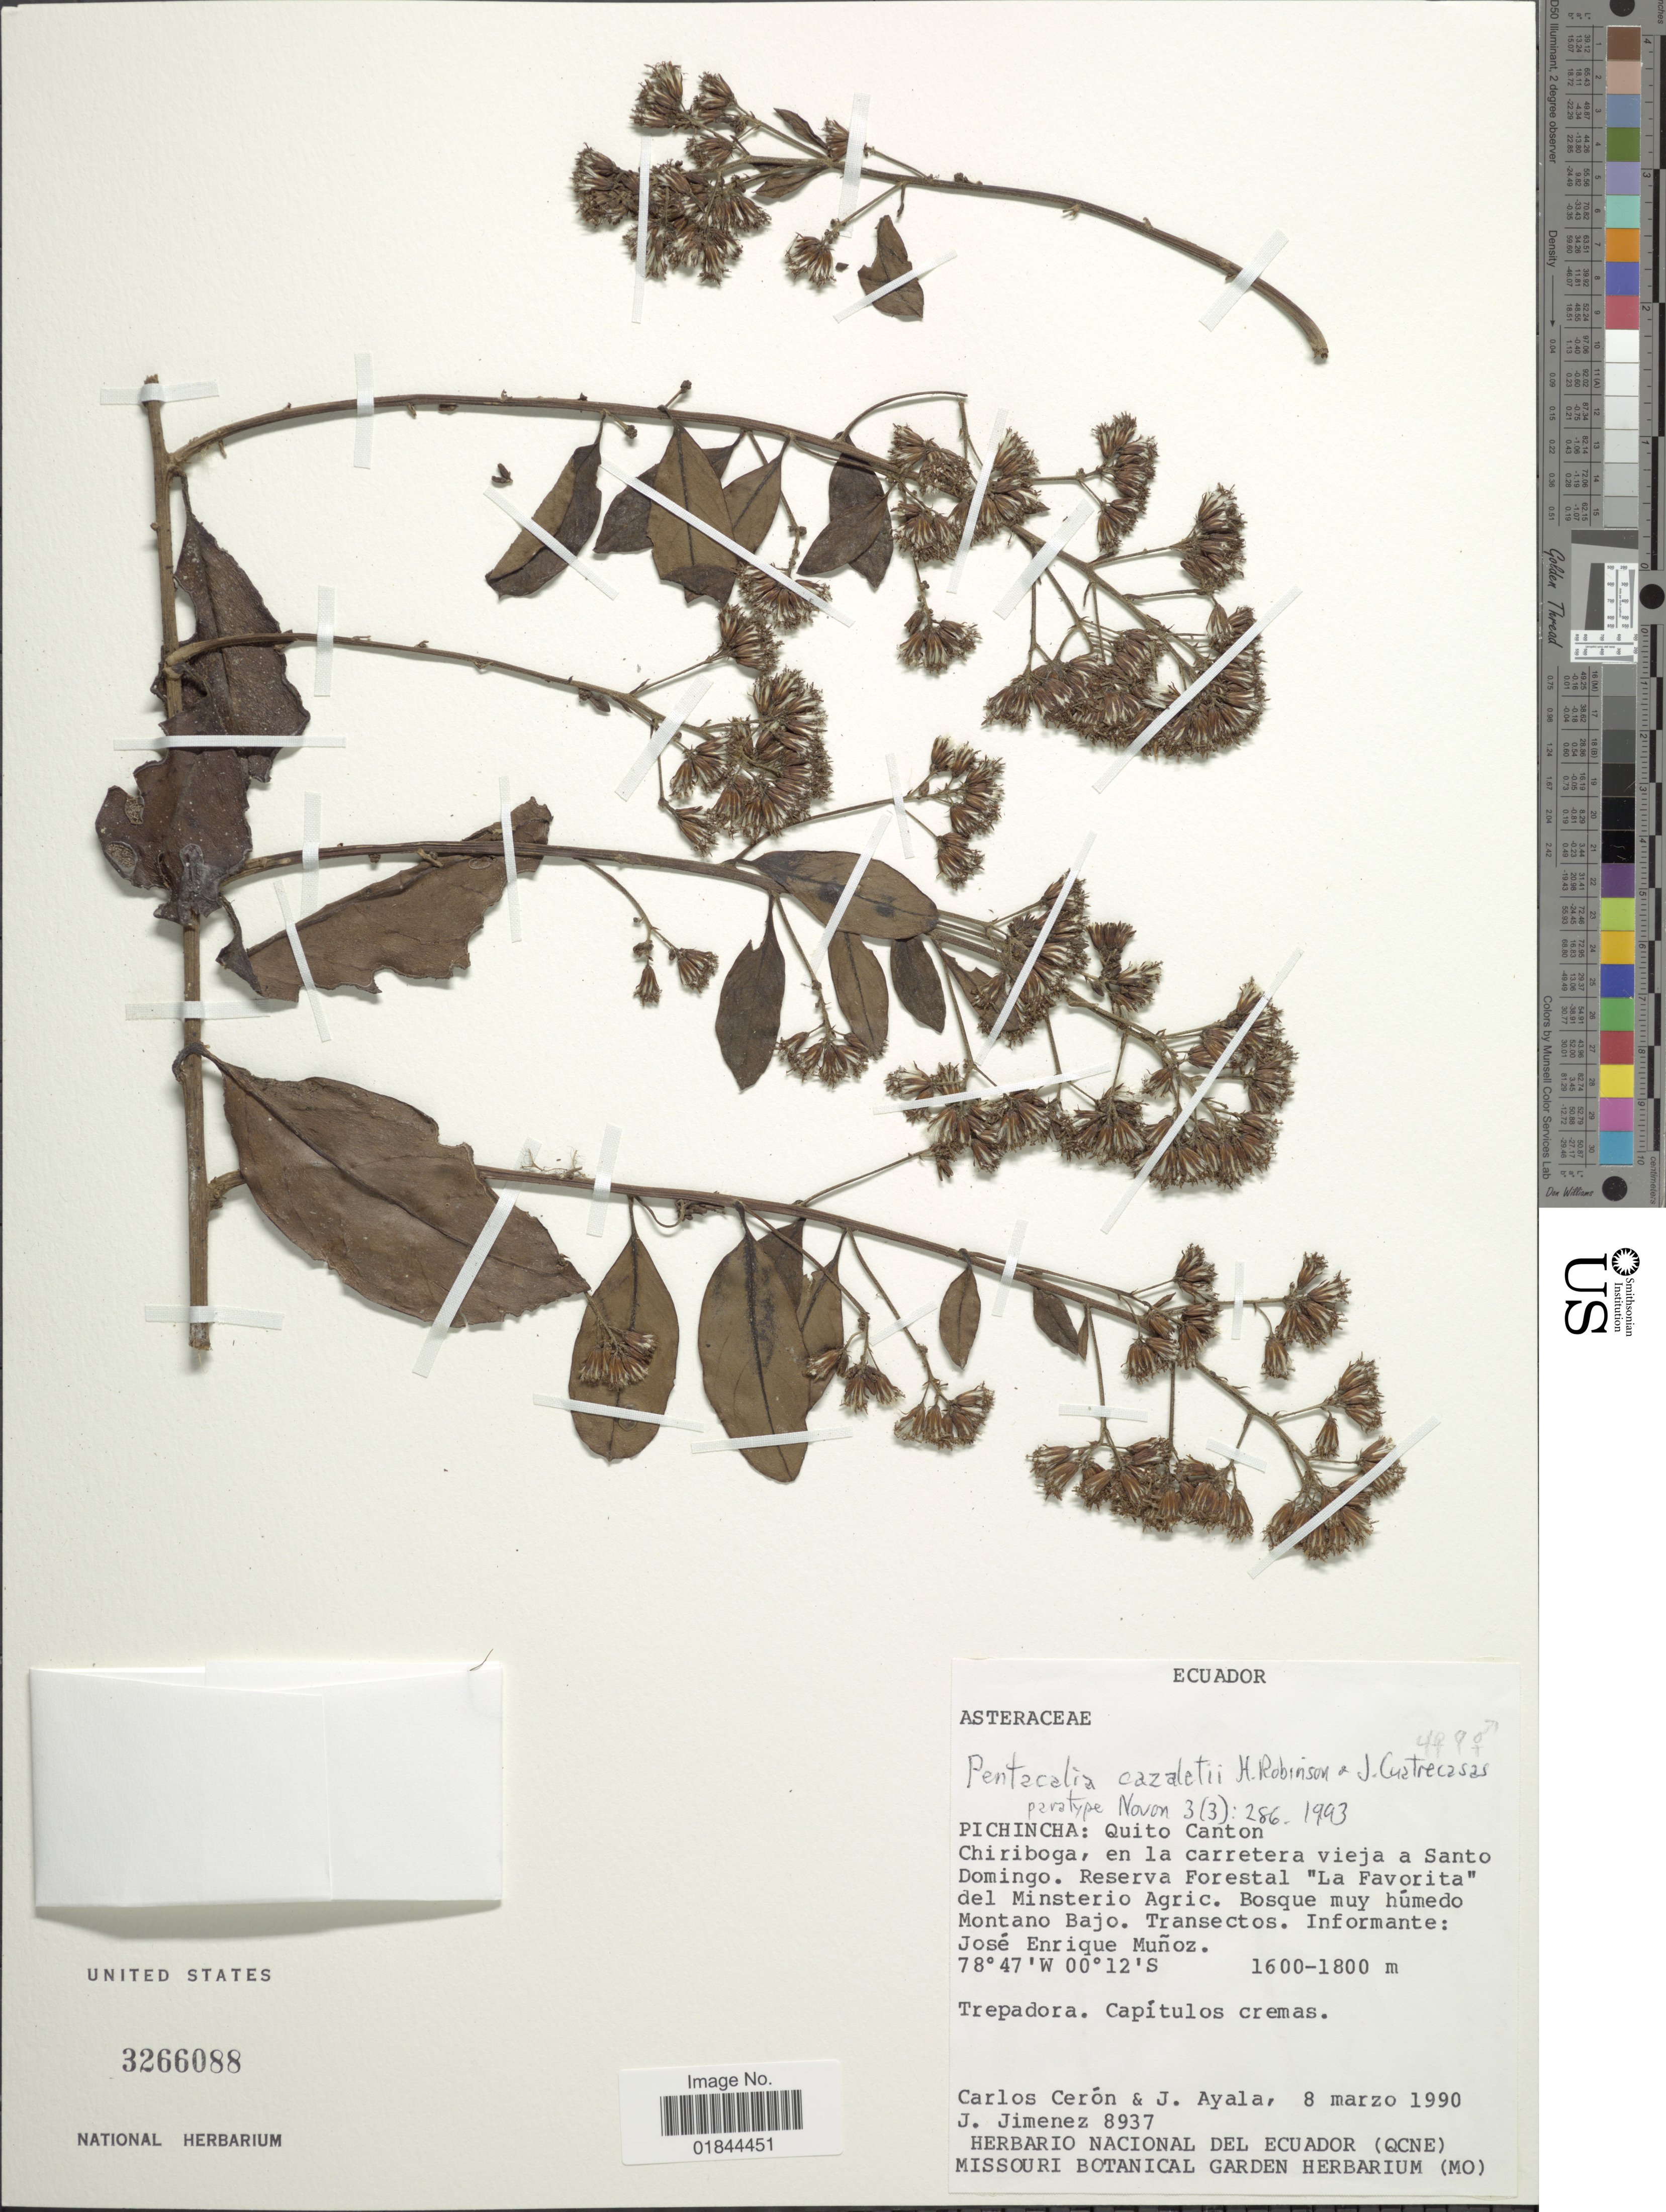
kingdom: Plantae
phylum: Tracheophyta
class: Magnoliopsida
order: Asterales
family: Asteraceae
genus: Pentacalia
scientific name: Pentacalia cazaletii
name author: H. Rob. & Cuatrec.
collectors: C. E. Cerón M., J. Ayala & J. Jimenez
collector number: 8937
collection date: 1990-03-08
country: Ecuador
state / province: Pichincha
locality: Quito Canton, Chiriboga, en la carretera vieja a Santo Domingo. Reserva Forestal 'La Favorita' del Minsterio Agric. Bosque muy húmedo Montano Bajo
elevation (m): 1600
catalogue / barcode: US 3266088